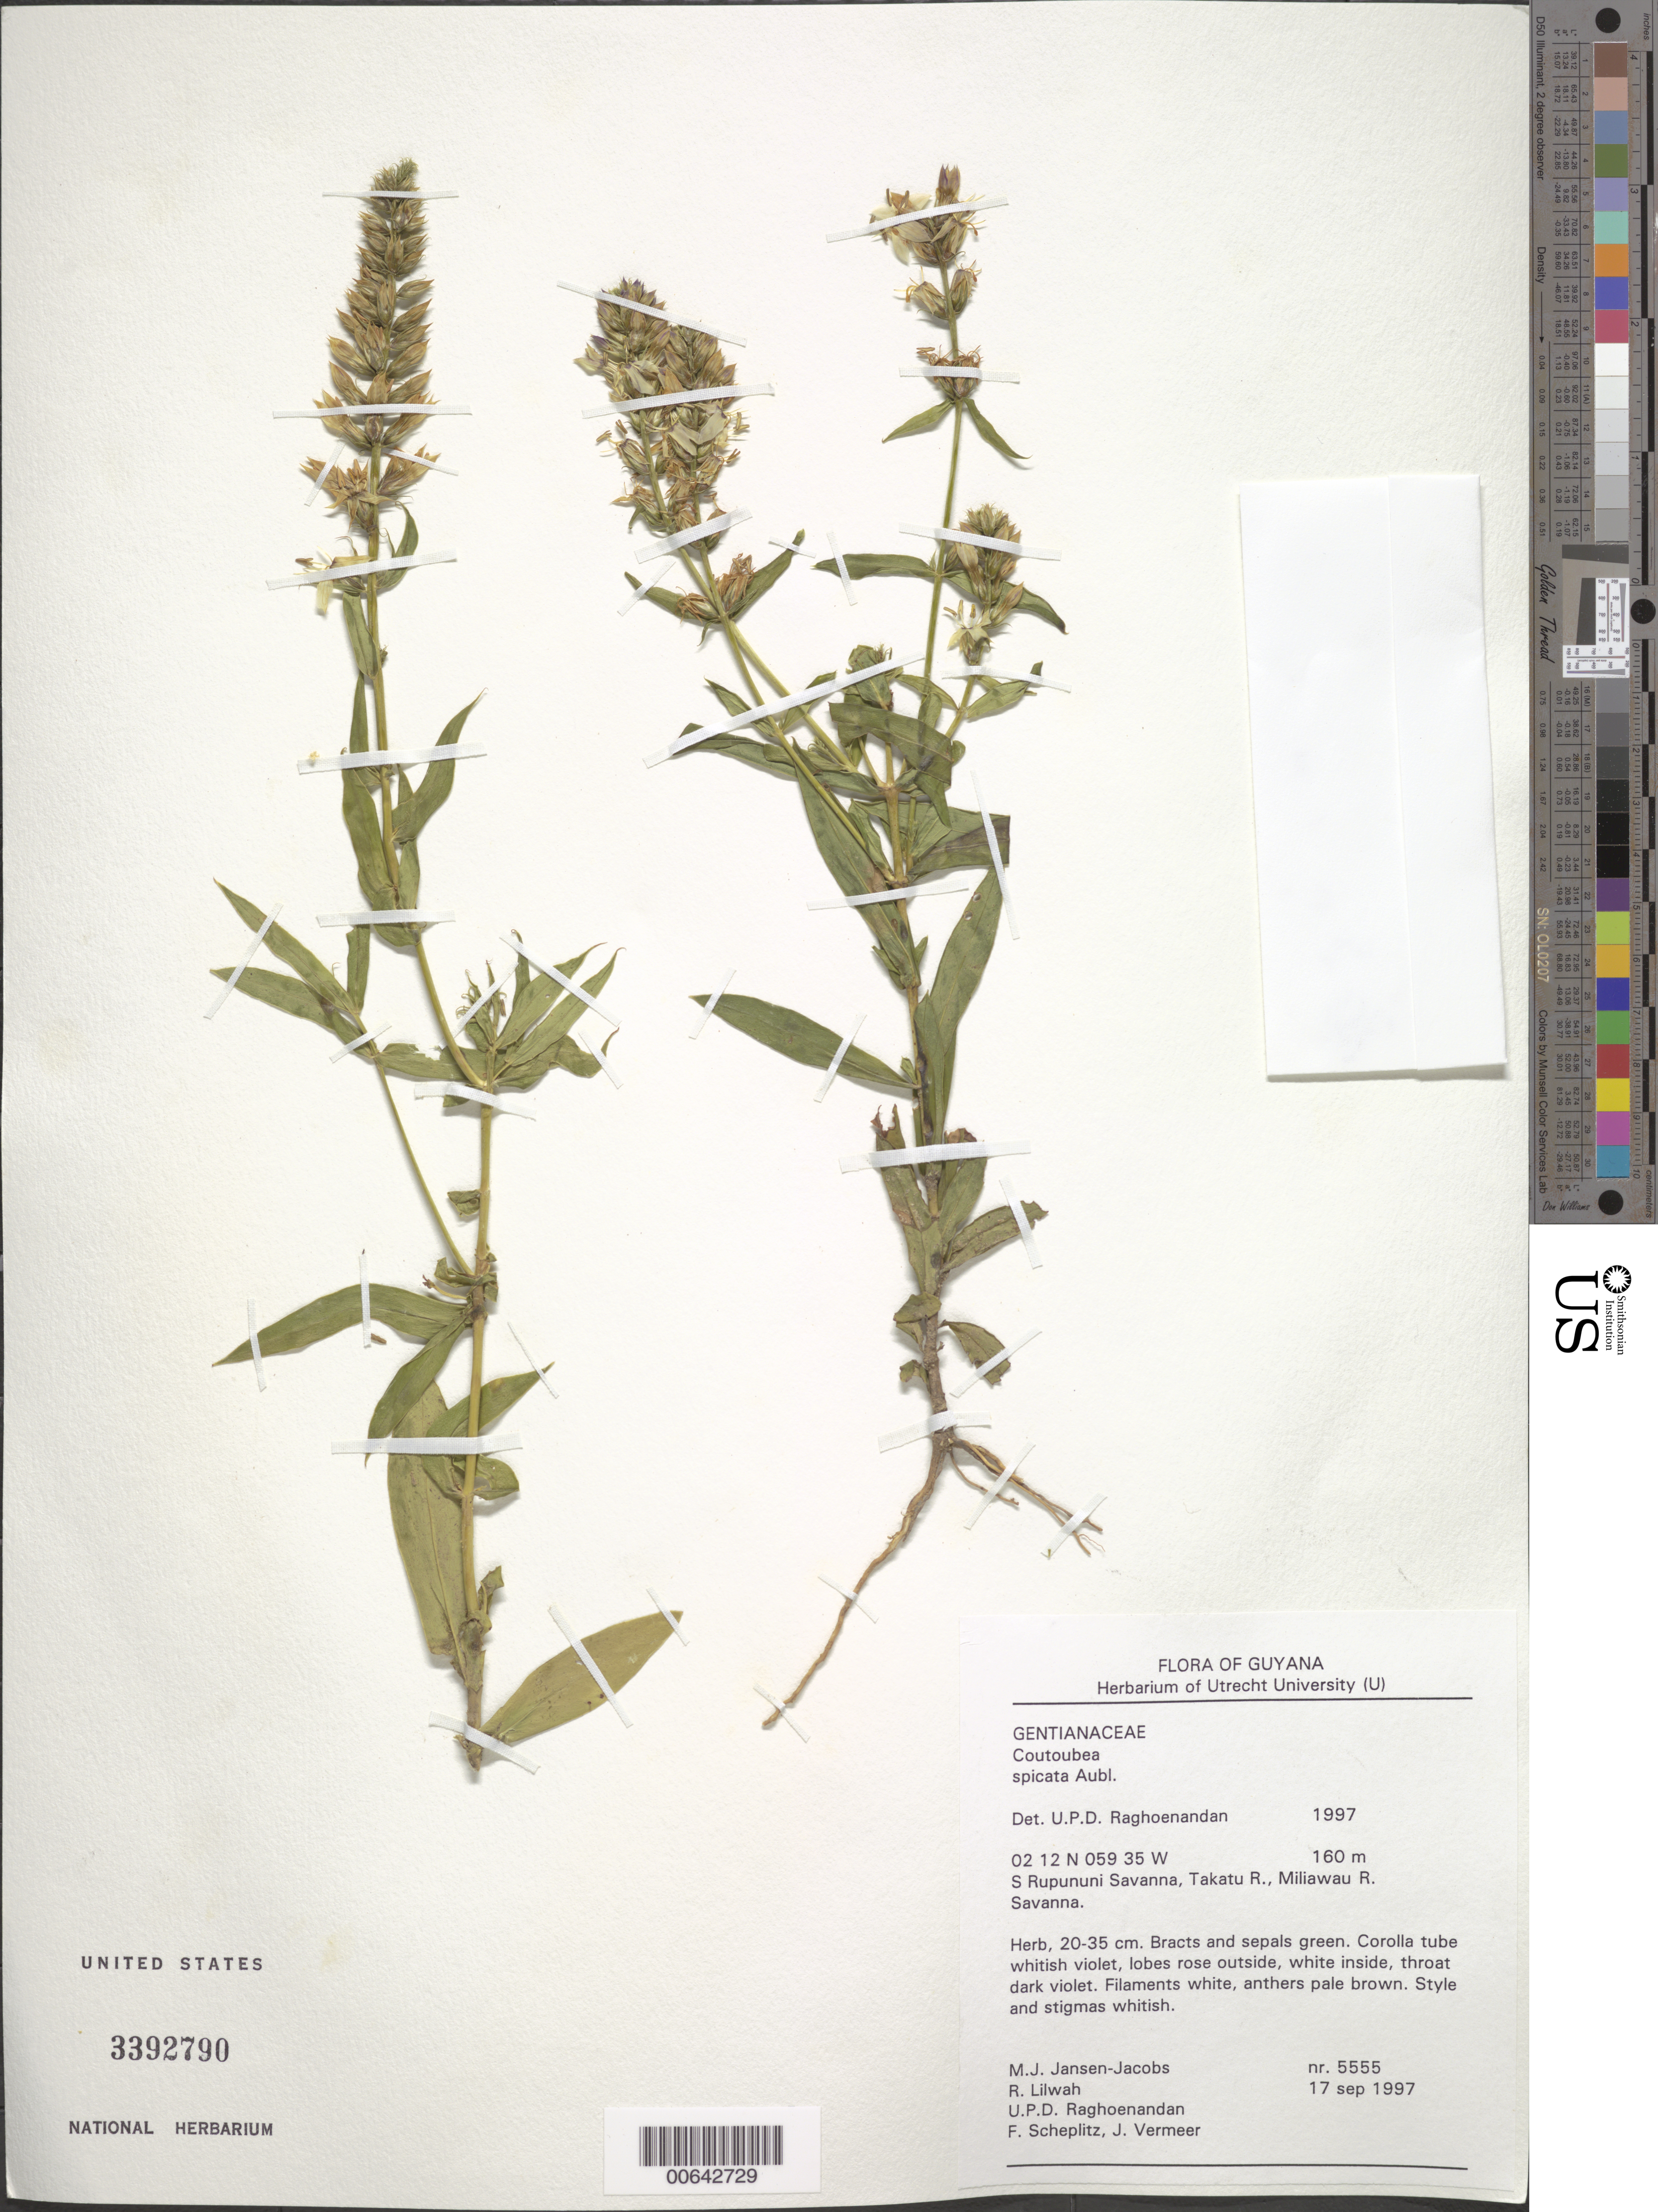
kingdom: Plantae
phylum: Tracheophyta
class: Magnoliopsida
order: Gentianales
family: Gentianaceae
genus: Coutoubea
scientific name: Coutoubea spicata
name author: Aubl.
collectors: M. J. Jansen-Jacobs, R. Lilwah, U. Raghoenandan, F. Scheplitz & J. Vermeer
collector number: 5555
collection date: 1997-09-17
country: Guyana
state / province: U. Takutu-U. Essequibo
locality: S Rupununi Savanna, Takatu R., Miliawau R.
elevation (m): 160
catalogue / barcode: US 3392790